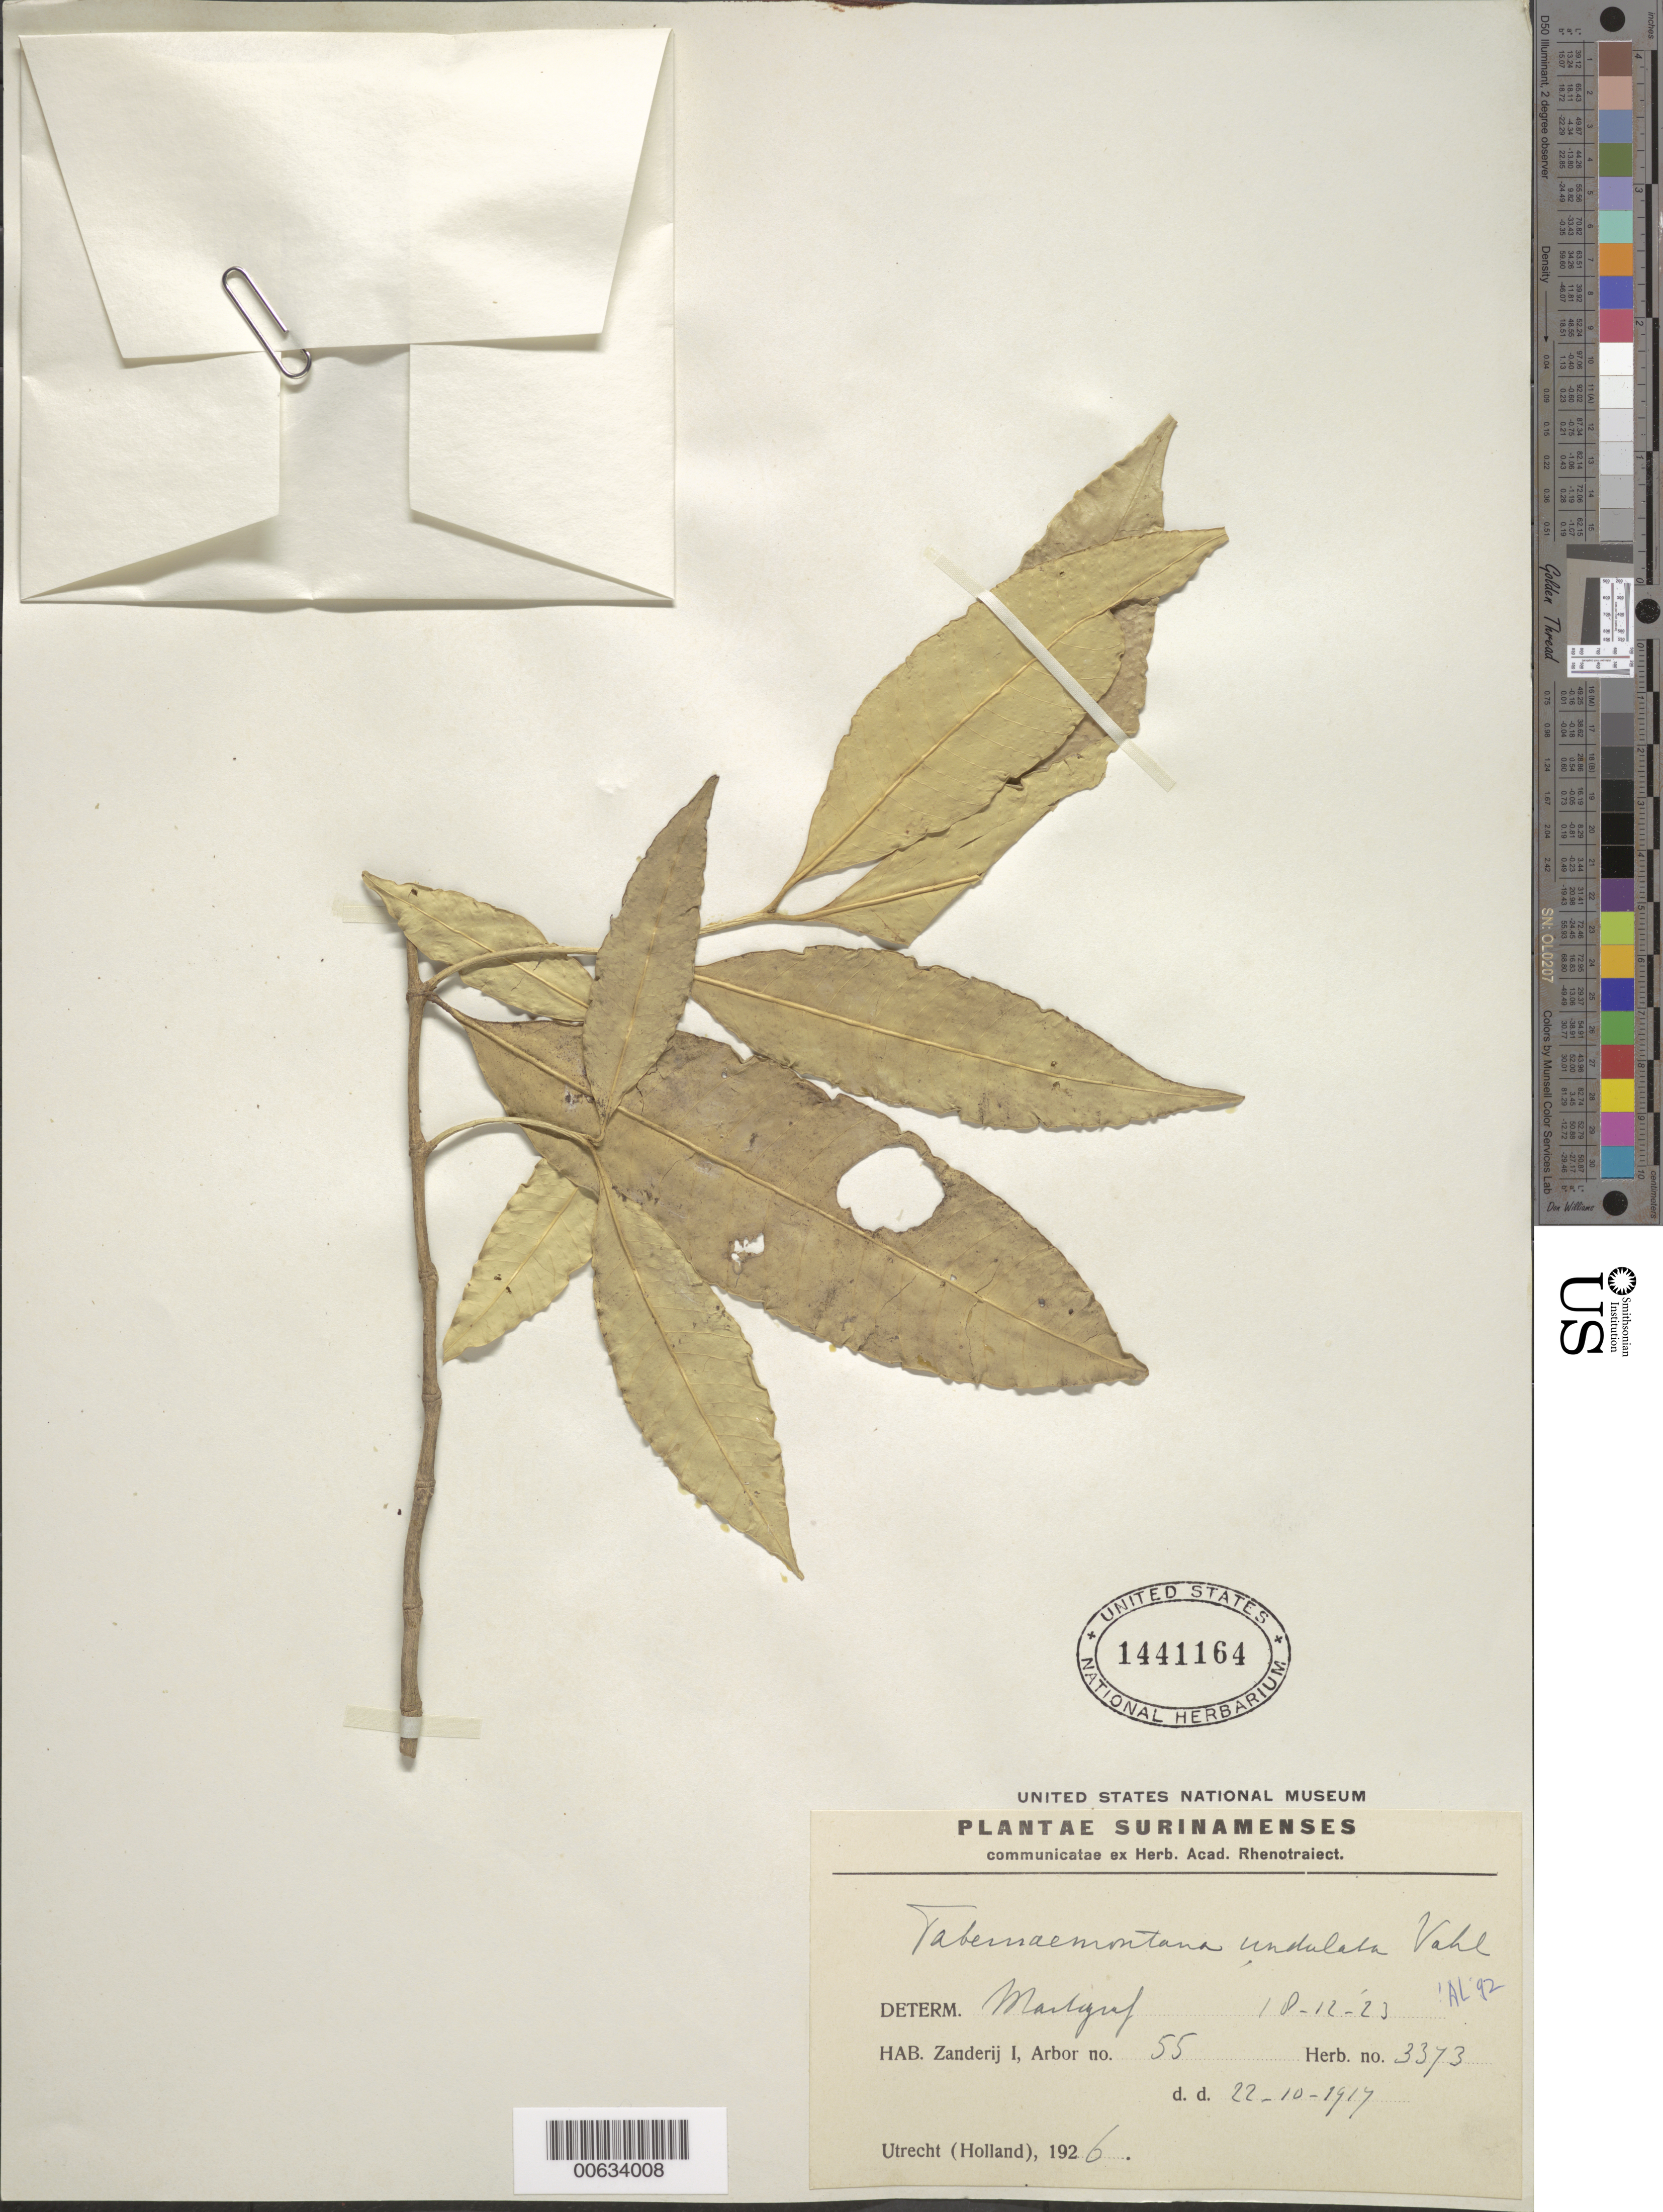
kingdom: Plantae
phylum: Tracheophyta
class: Magnoliopsida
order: Gentianales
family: Apocynaceae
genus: Tabernaemontana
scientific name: Tabernaemontana undulata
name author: Vahl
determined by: Leeuwenberg, A. J. M.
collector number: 3373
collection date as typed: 22-Oct-17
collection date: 1917-10-22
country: Suriname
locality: Zanderij I., Forest Reserve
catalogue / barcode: US 1441164